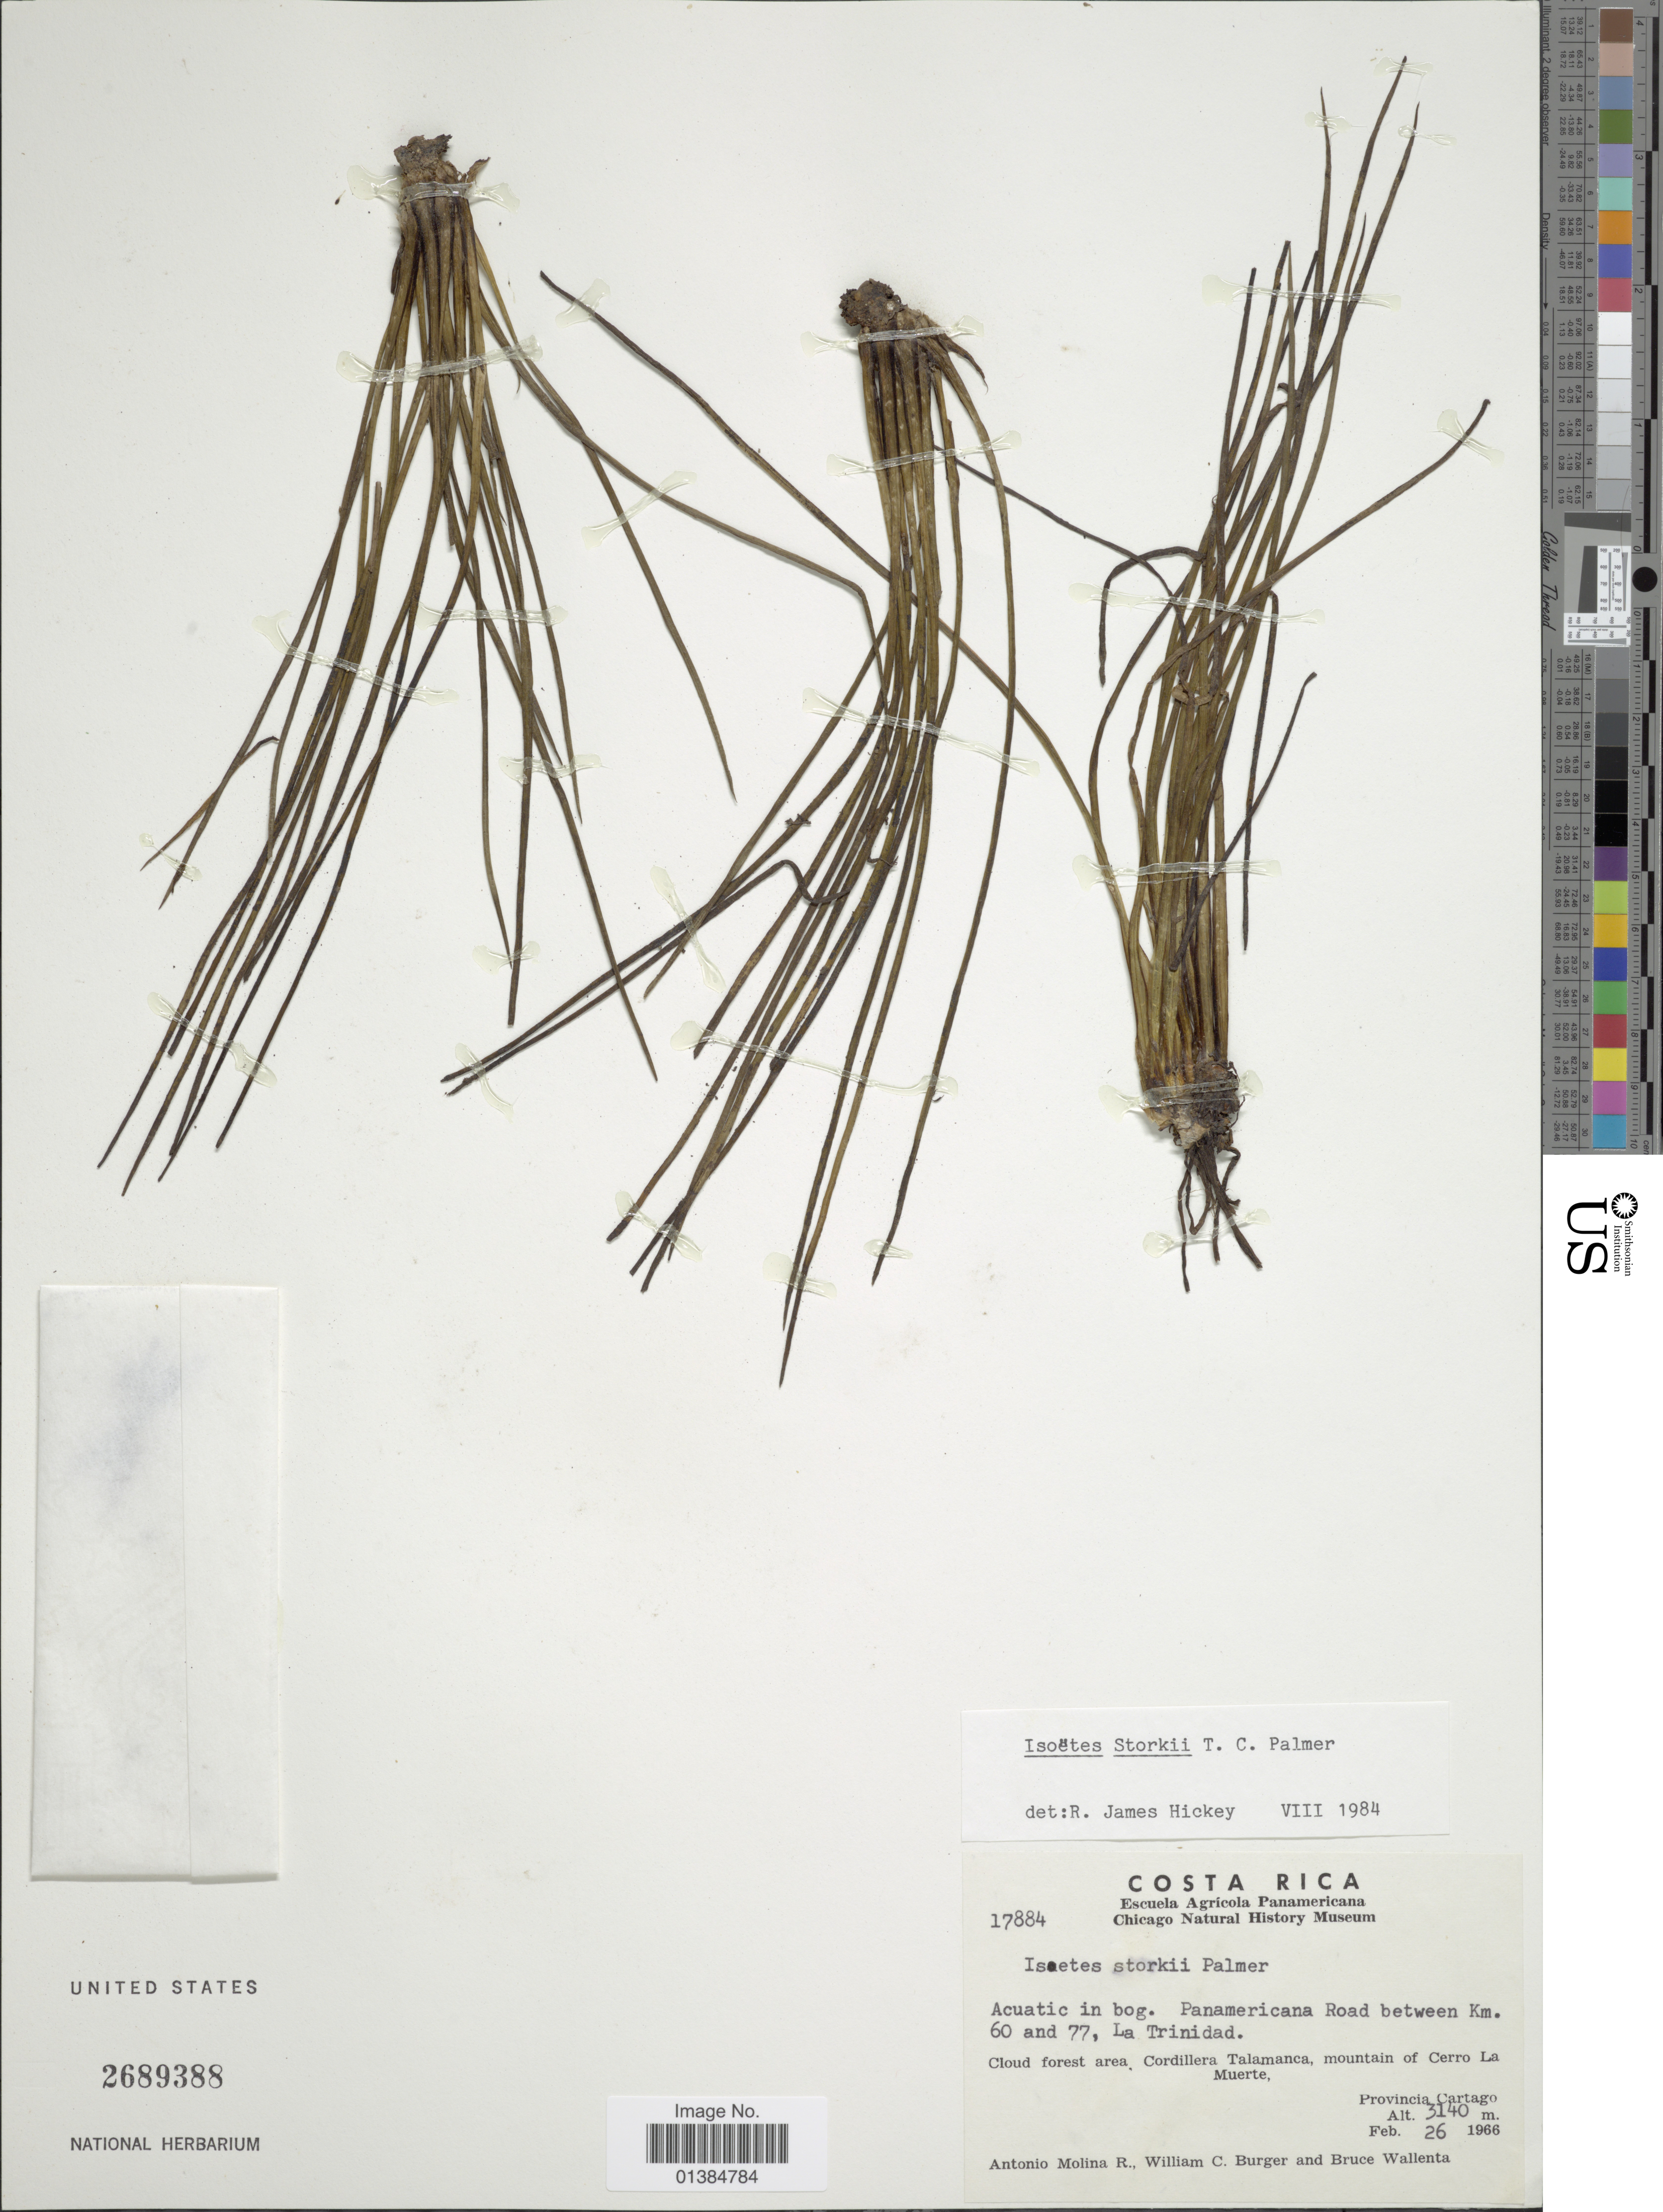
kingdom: Plantae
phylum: Tracheophyta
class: Lycopodiopsida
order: Isoetales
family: Isoetaceae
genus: Isoetes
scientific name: Isoetes storkii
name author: T.C. Palmer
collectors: A. Molina R., W. Burger & B. Wallenta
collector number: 17884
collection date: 1966-02-26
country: Costa Rica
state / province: Cartago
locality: Acuatic in bog. Panamericana Road between Km. 60 and 77, La Trinidad. Cloud forest area Cordillera Talamanca, mountain of Cerro La Muerte.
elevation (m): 3140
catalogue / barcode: US 2689388